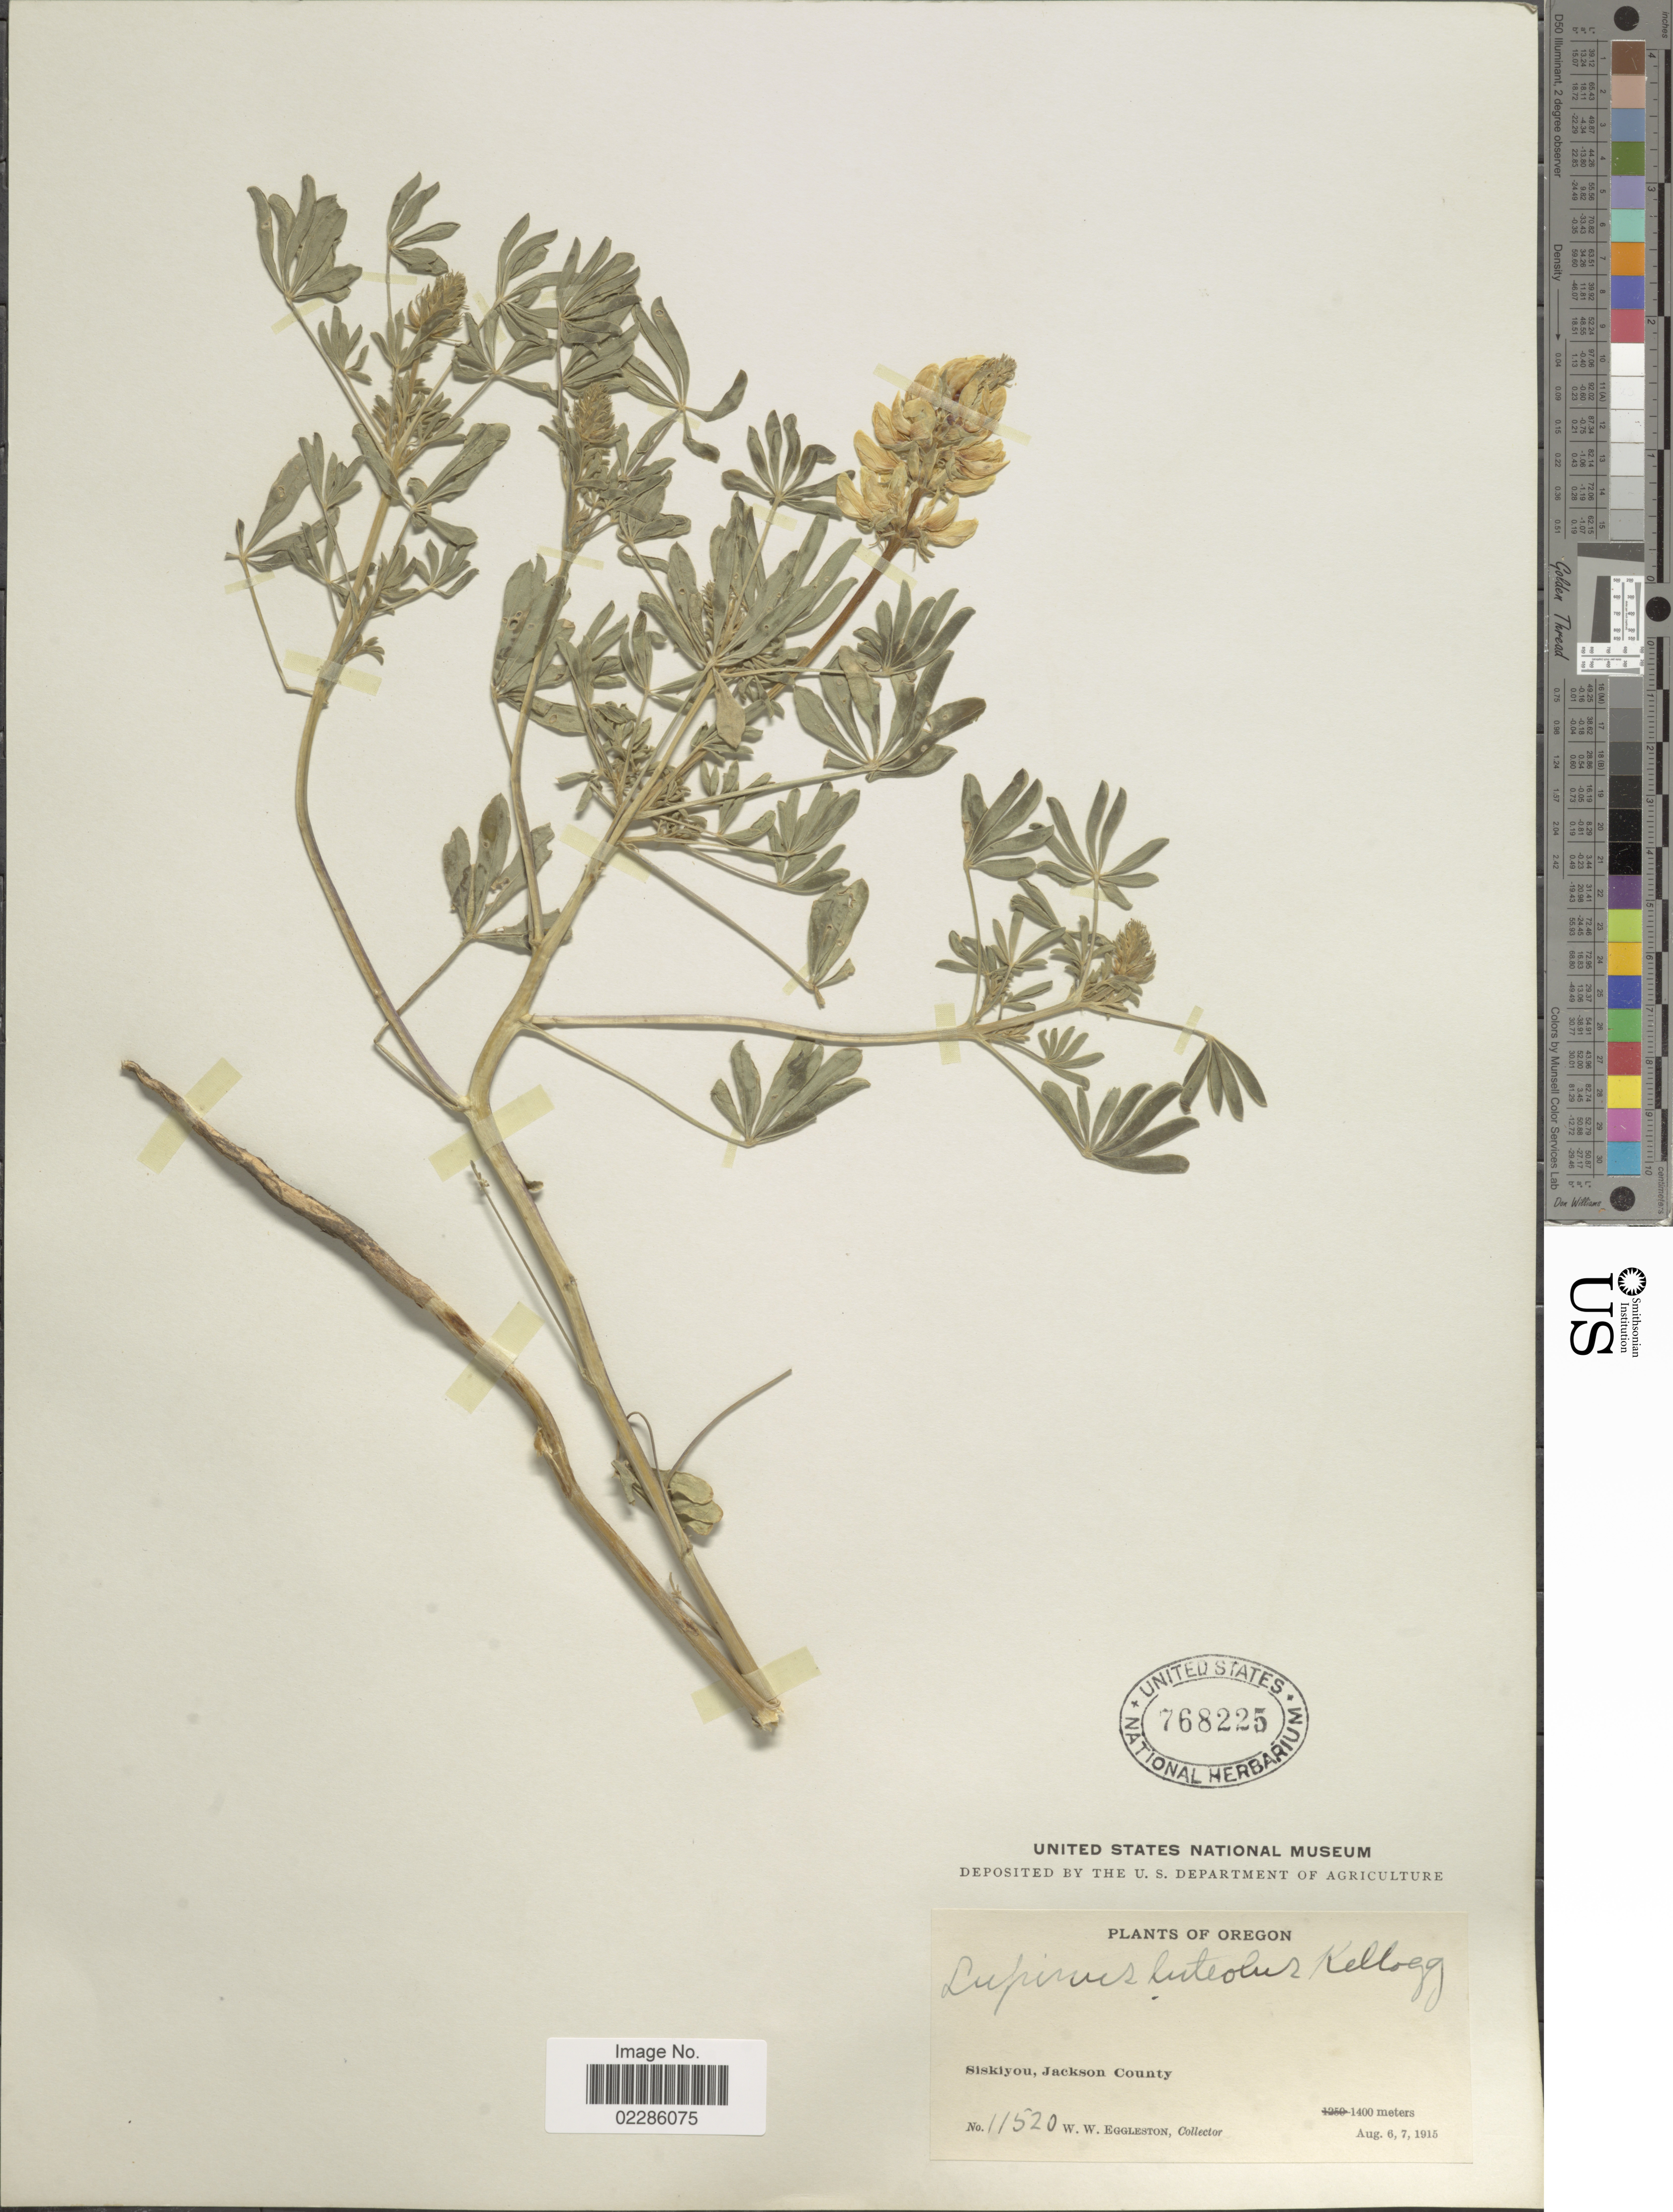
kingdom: Plantae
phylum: Tracheophyta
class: Magnoliopsida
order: Fabales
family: Fabaceae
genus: Lupinus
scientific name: Lupinus luteolus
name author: Kellogg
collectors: W. W. Eggleston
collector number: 11520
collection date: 1915-08-06/1915-08-07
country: United States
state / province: Oregon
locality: Siskiyou, Jackson County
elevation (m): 1400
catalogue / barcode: US 768225